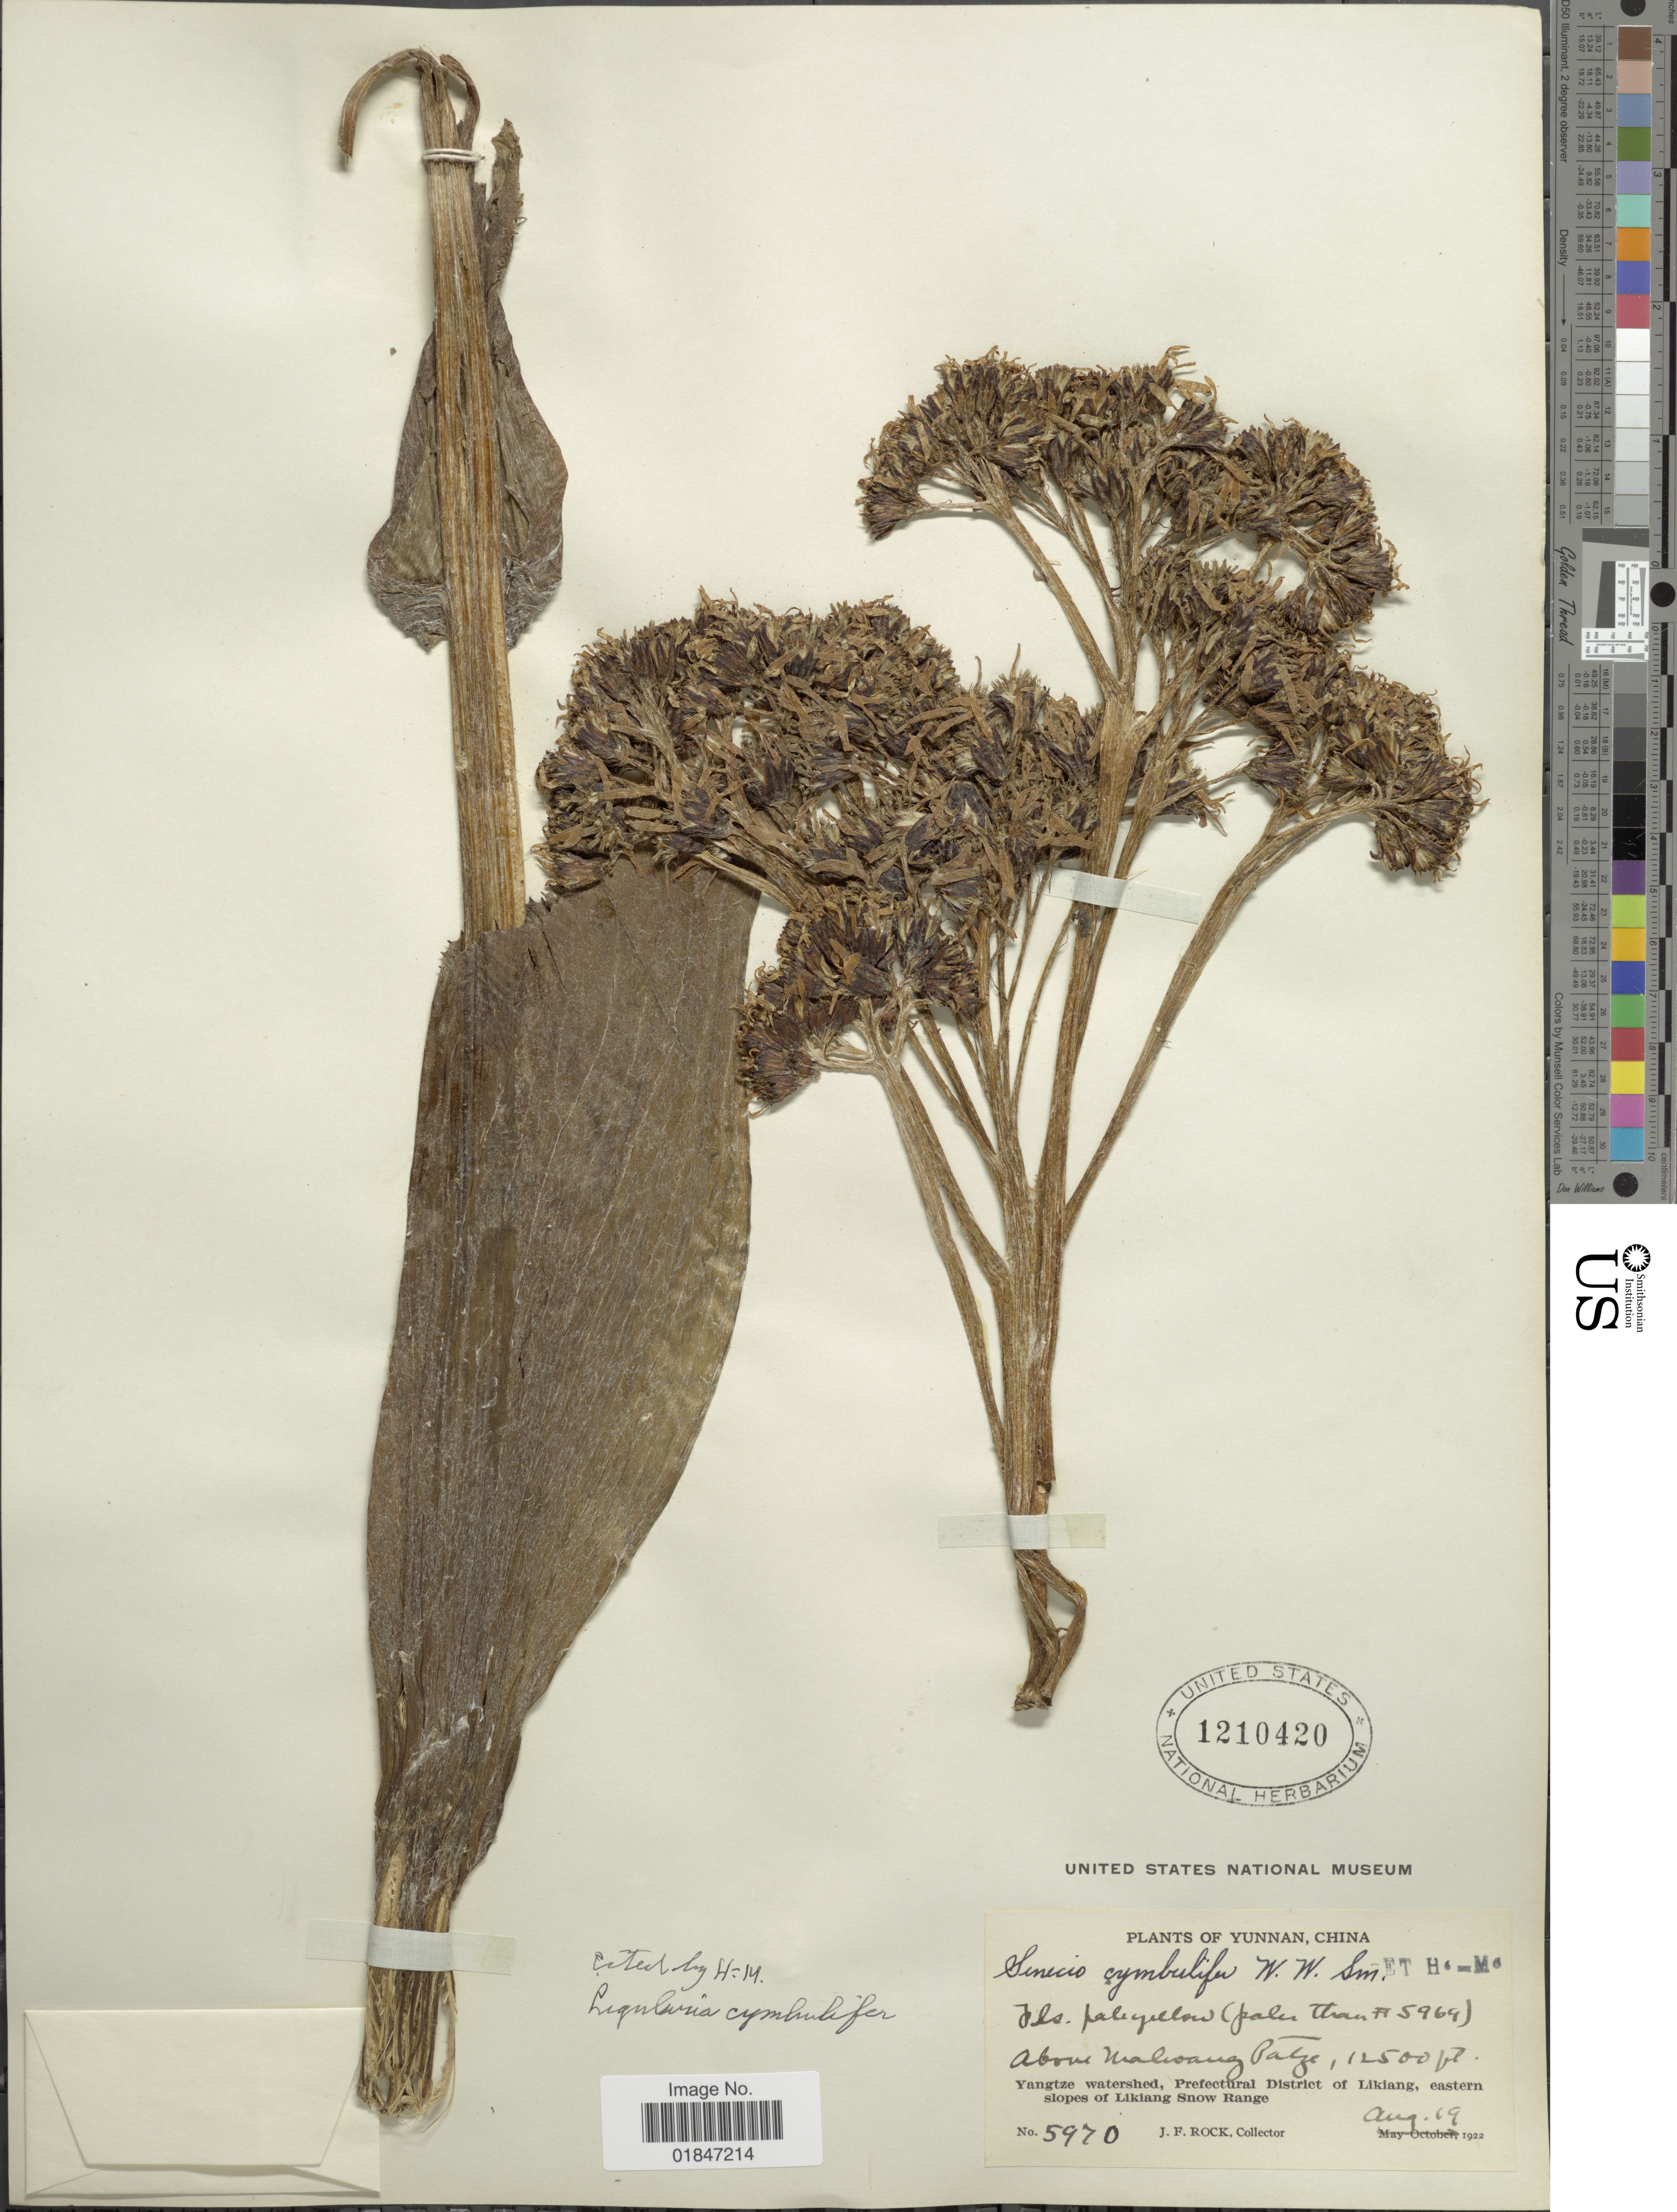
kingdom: Plantae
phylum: Tracheophyta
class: Magnoliopsida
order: Asterales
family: Asteraceae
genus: Ligularia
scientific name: Ligularia cymbulifera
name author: (W.W. Sm.) Hand.-Mazz.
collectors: J. Rock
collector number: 5970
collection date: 1922-08-19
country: China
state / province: Yunnan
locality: Yunnan, China. Above Mahoang Patze. Yangtze watershed, Prefectual District of Likiang, eastern slopes of Likiang Snow Range.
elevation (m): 3810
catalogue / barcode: US 1210420